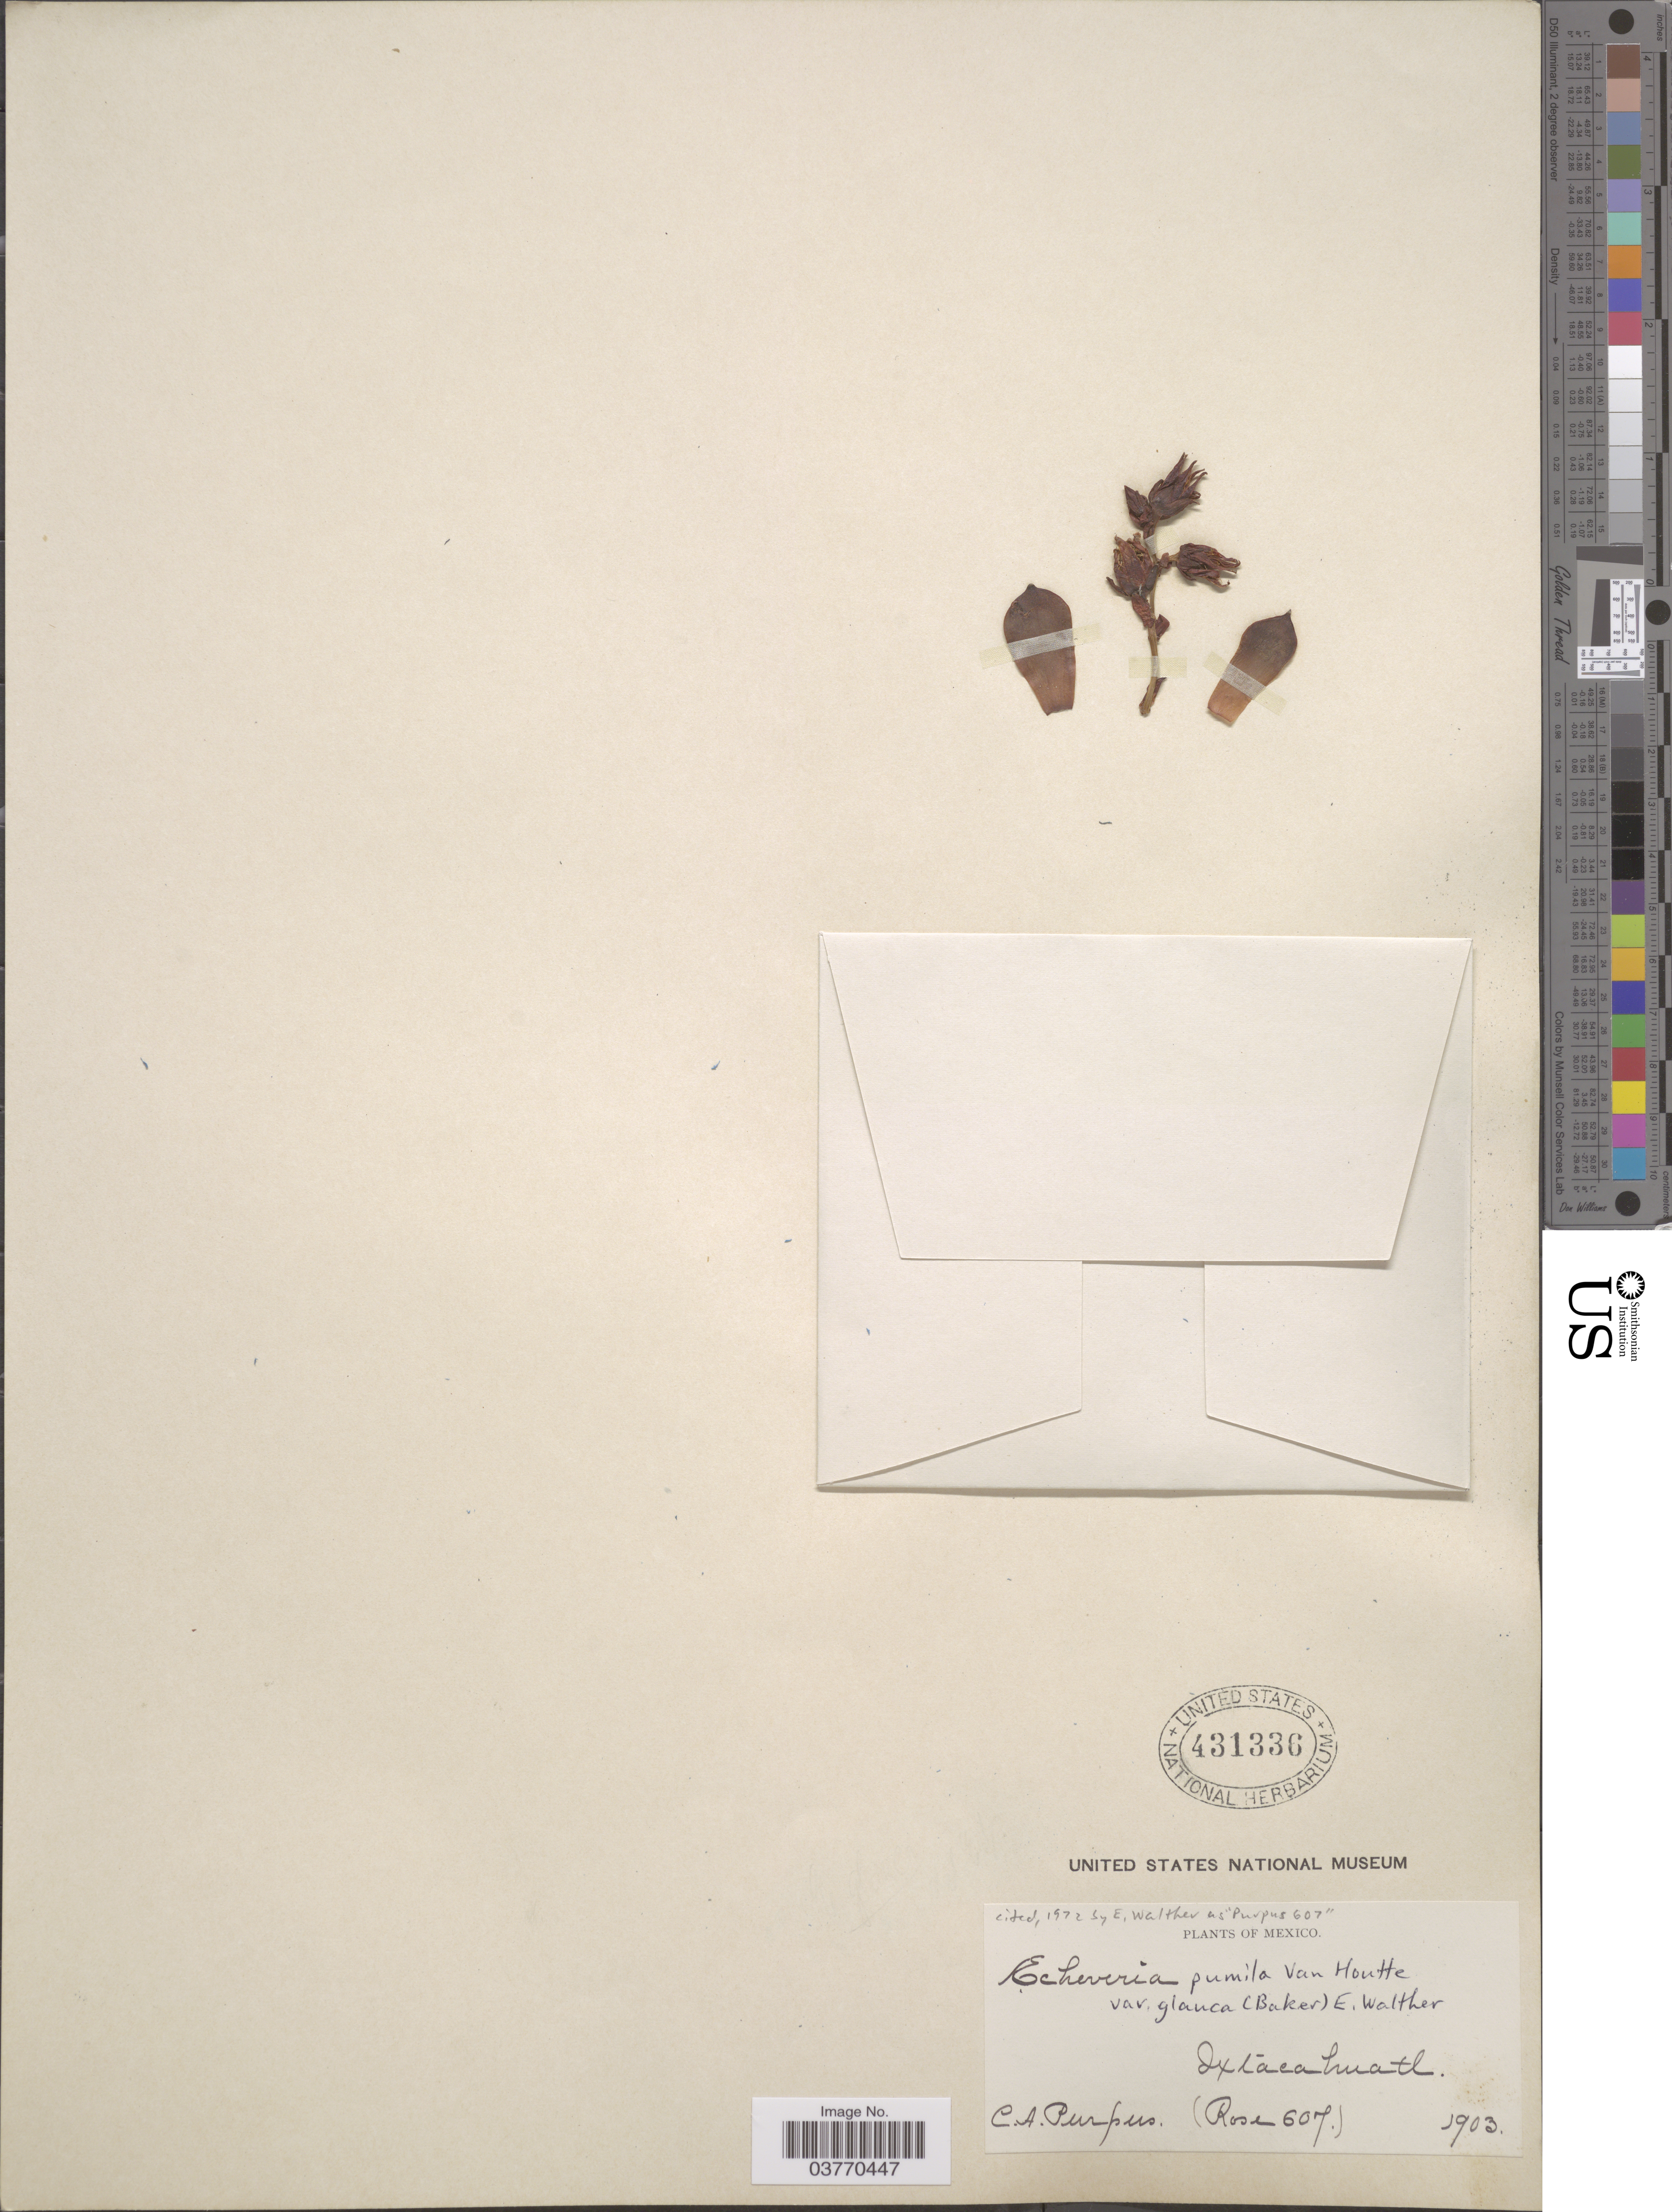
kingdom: Plantae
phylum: Tracheophyta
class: Magnoliopsida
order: Saxifragales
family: Crassulaceae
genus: Echeveria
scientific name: Echeveria pumila var. glauca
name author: (Baker) E. Walther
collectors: C. A. Purpus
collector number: Rose607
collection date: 1903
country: Mexico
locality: Ixtácahuatl.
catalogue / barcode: US 431336